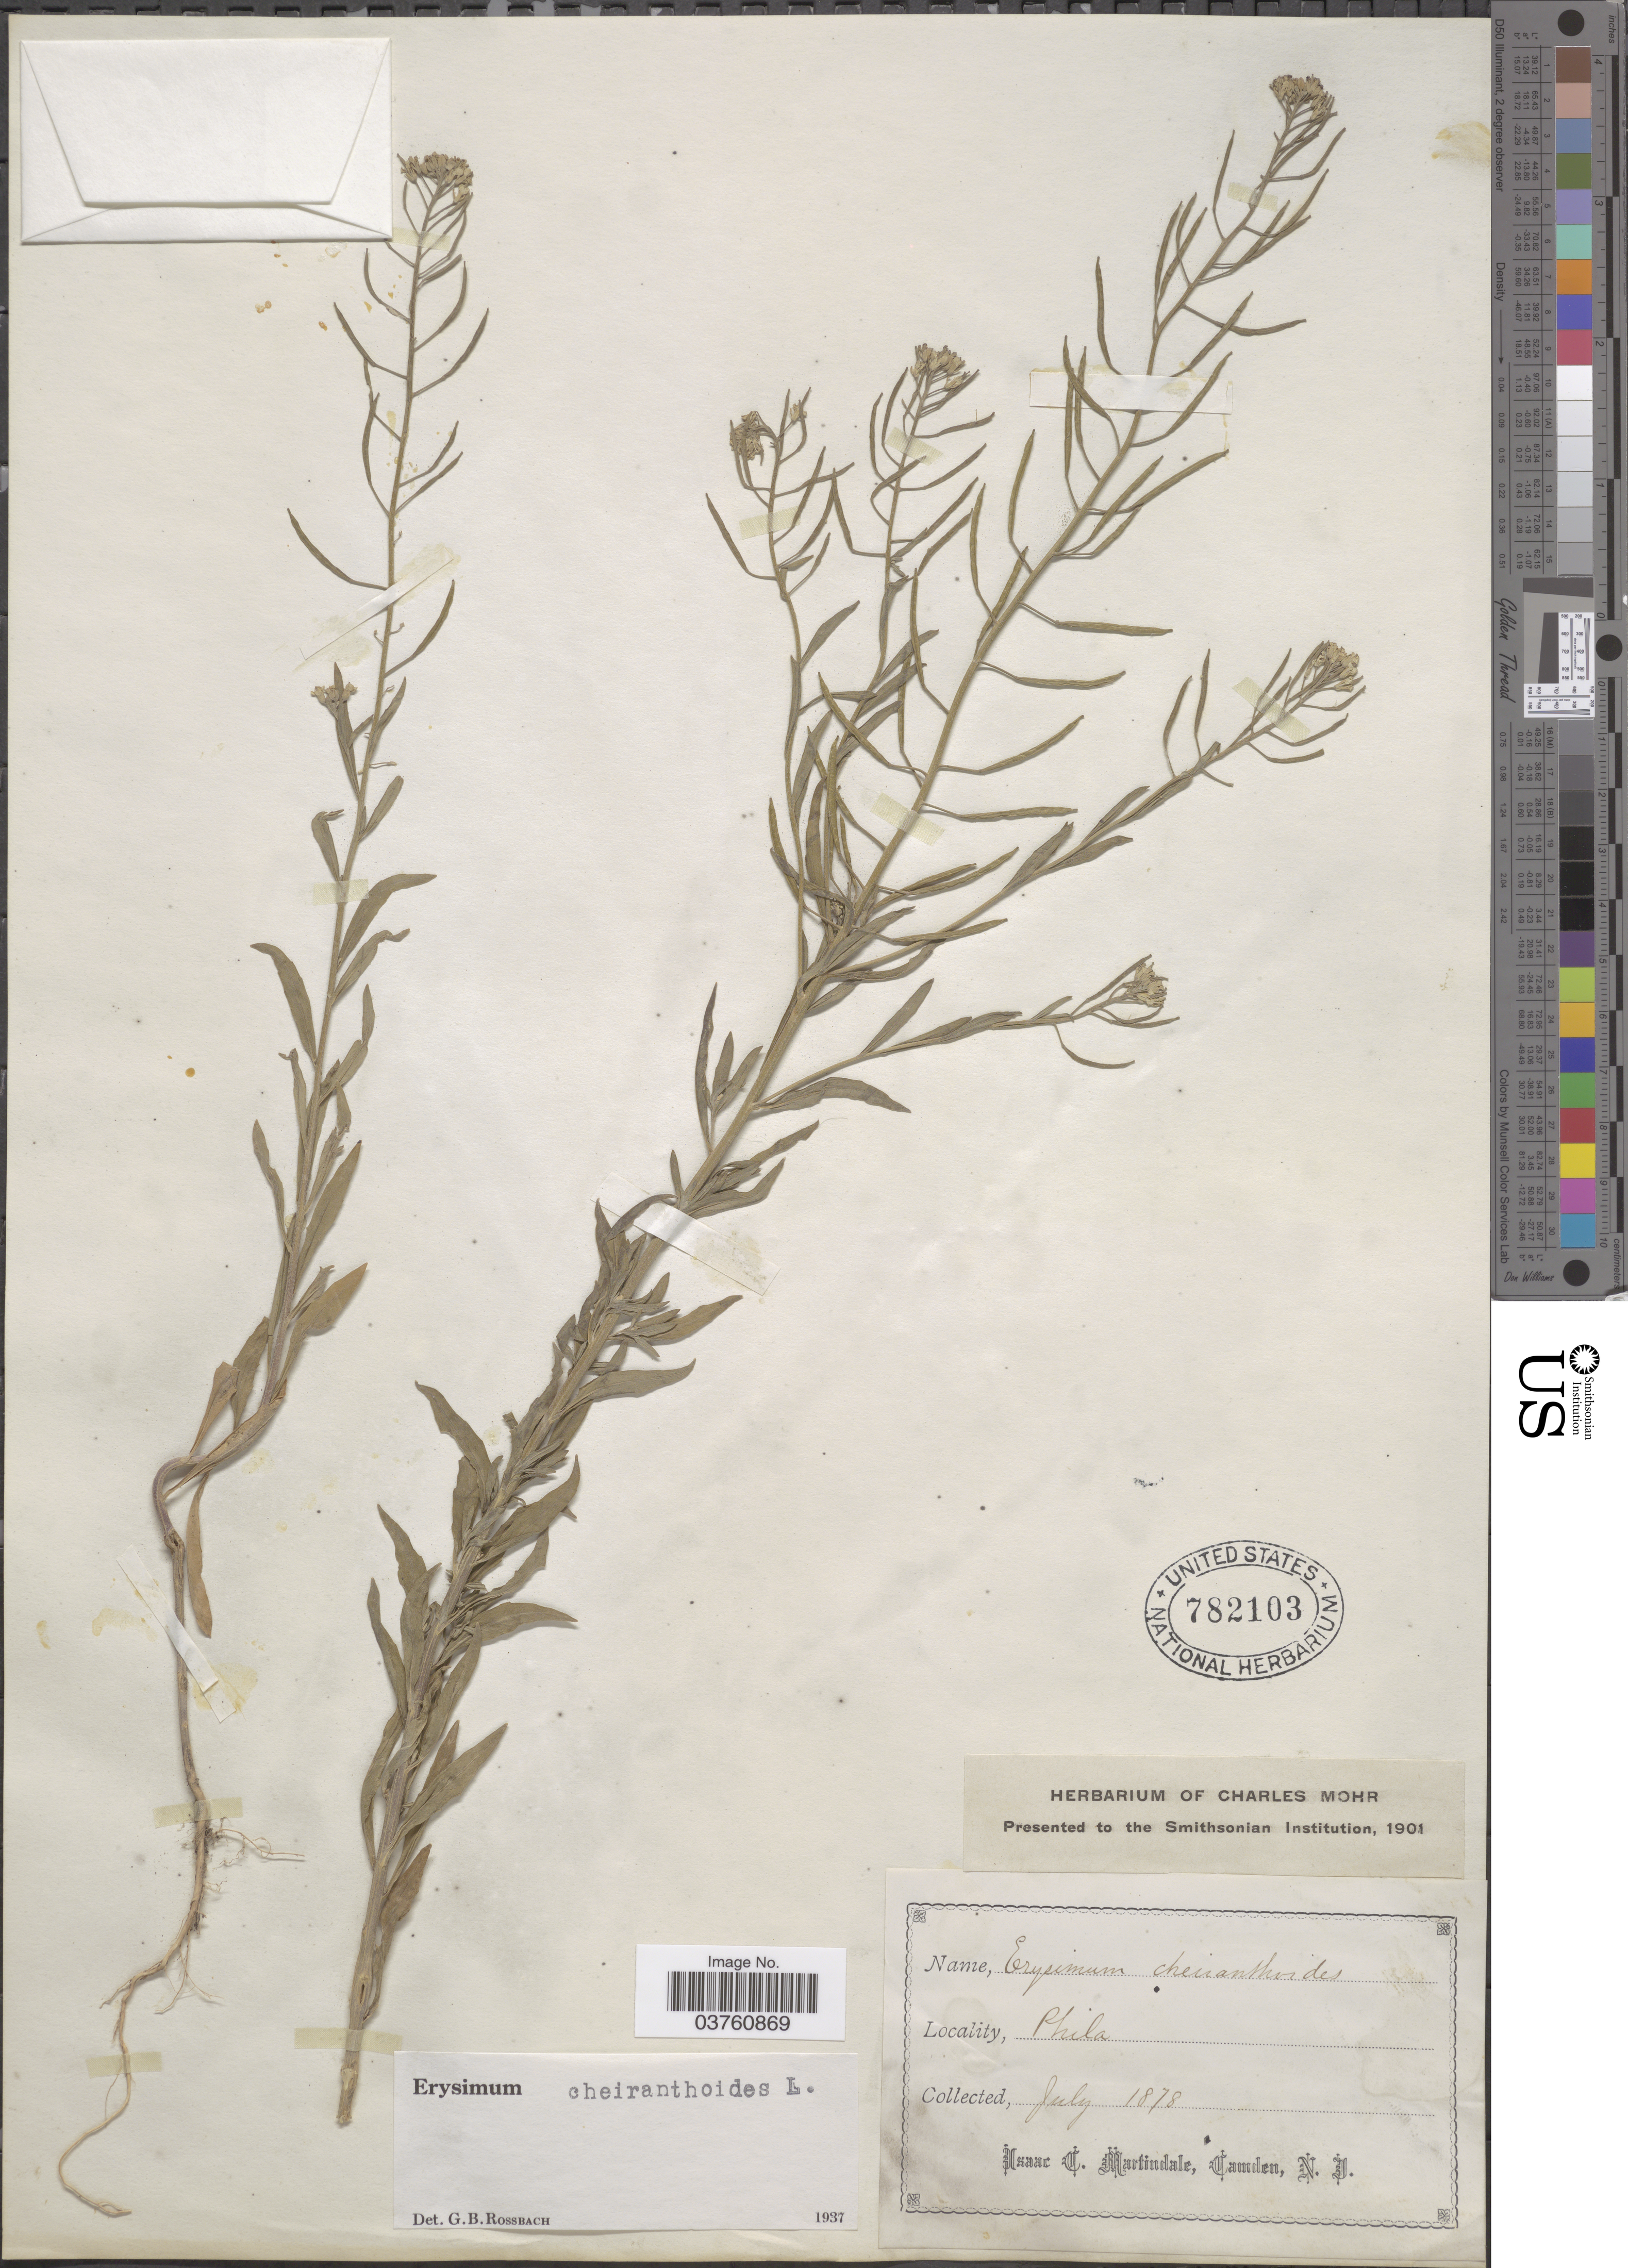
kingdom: Plantae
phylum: Tracheophyta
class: Magnoliopsida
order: Brassicales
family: Brassicaceae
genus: Erysimum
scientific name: Erysimum cheiranthoides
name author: L.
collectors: I. C. Martindale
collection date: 1878-07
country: United States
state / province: Pennsylvania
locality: Phila.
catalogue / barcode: US 782103